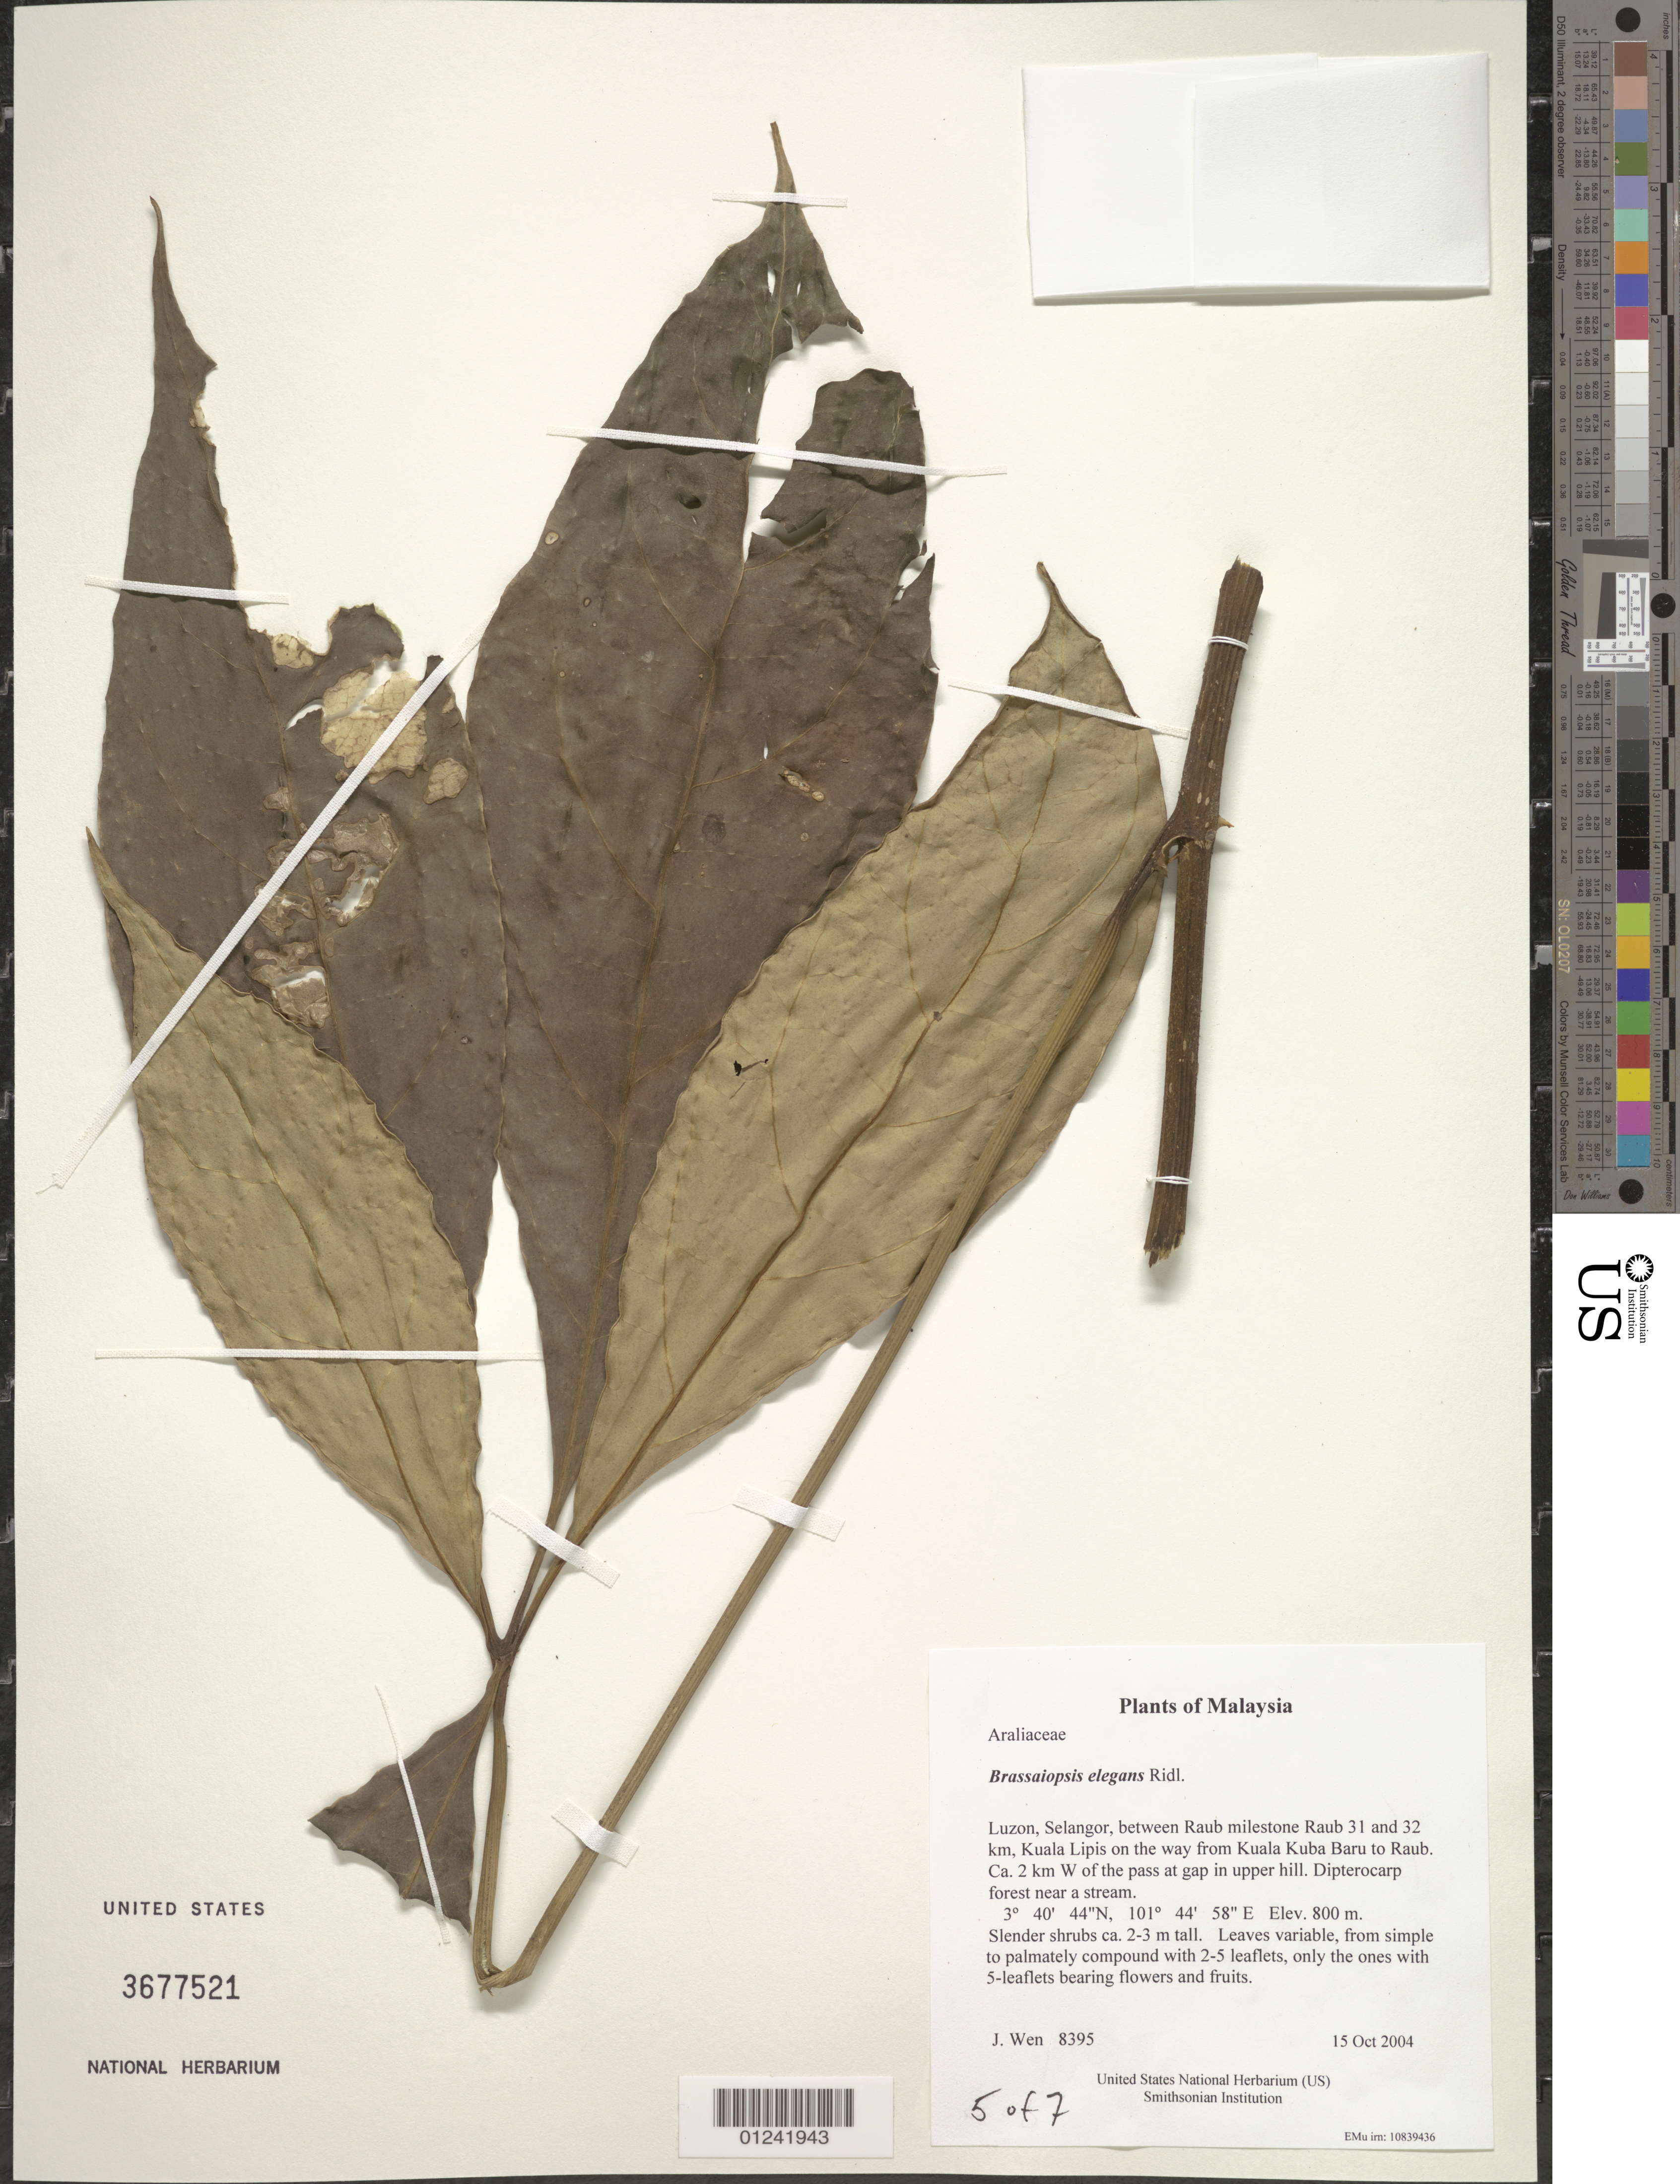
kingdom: Plantae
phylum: Tracheophyta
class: Magnoliopsida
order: Apiales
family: Araliaceae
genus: Brassaiopsis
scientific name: Brassaiopsis elegans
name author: Ridl.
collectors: J. Wen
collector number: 8395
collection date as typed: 15 Oct 2004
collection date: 2004-10-15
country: Malaysia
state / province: Selangor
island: Luzon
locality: between Raub milestone Raub 31 and 32 km, Kuala Lipis on the way from Kuala Kuba Baru to Raub. Ca. 2 km W of the pass at gap in upper hill. Dipterocarp forest near a stream.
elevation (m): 800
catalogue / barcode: US 3677521